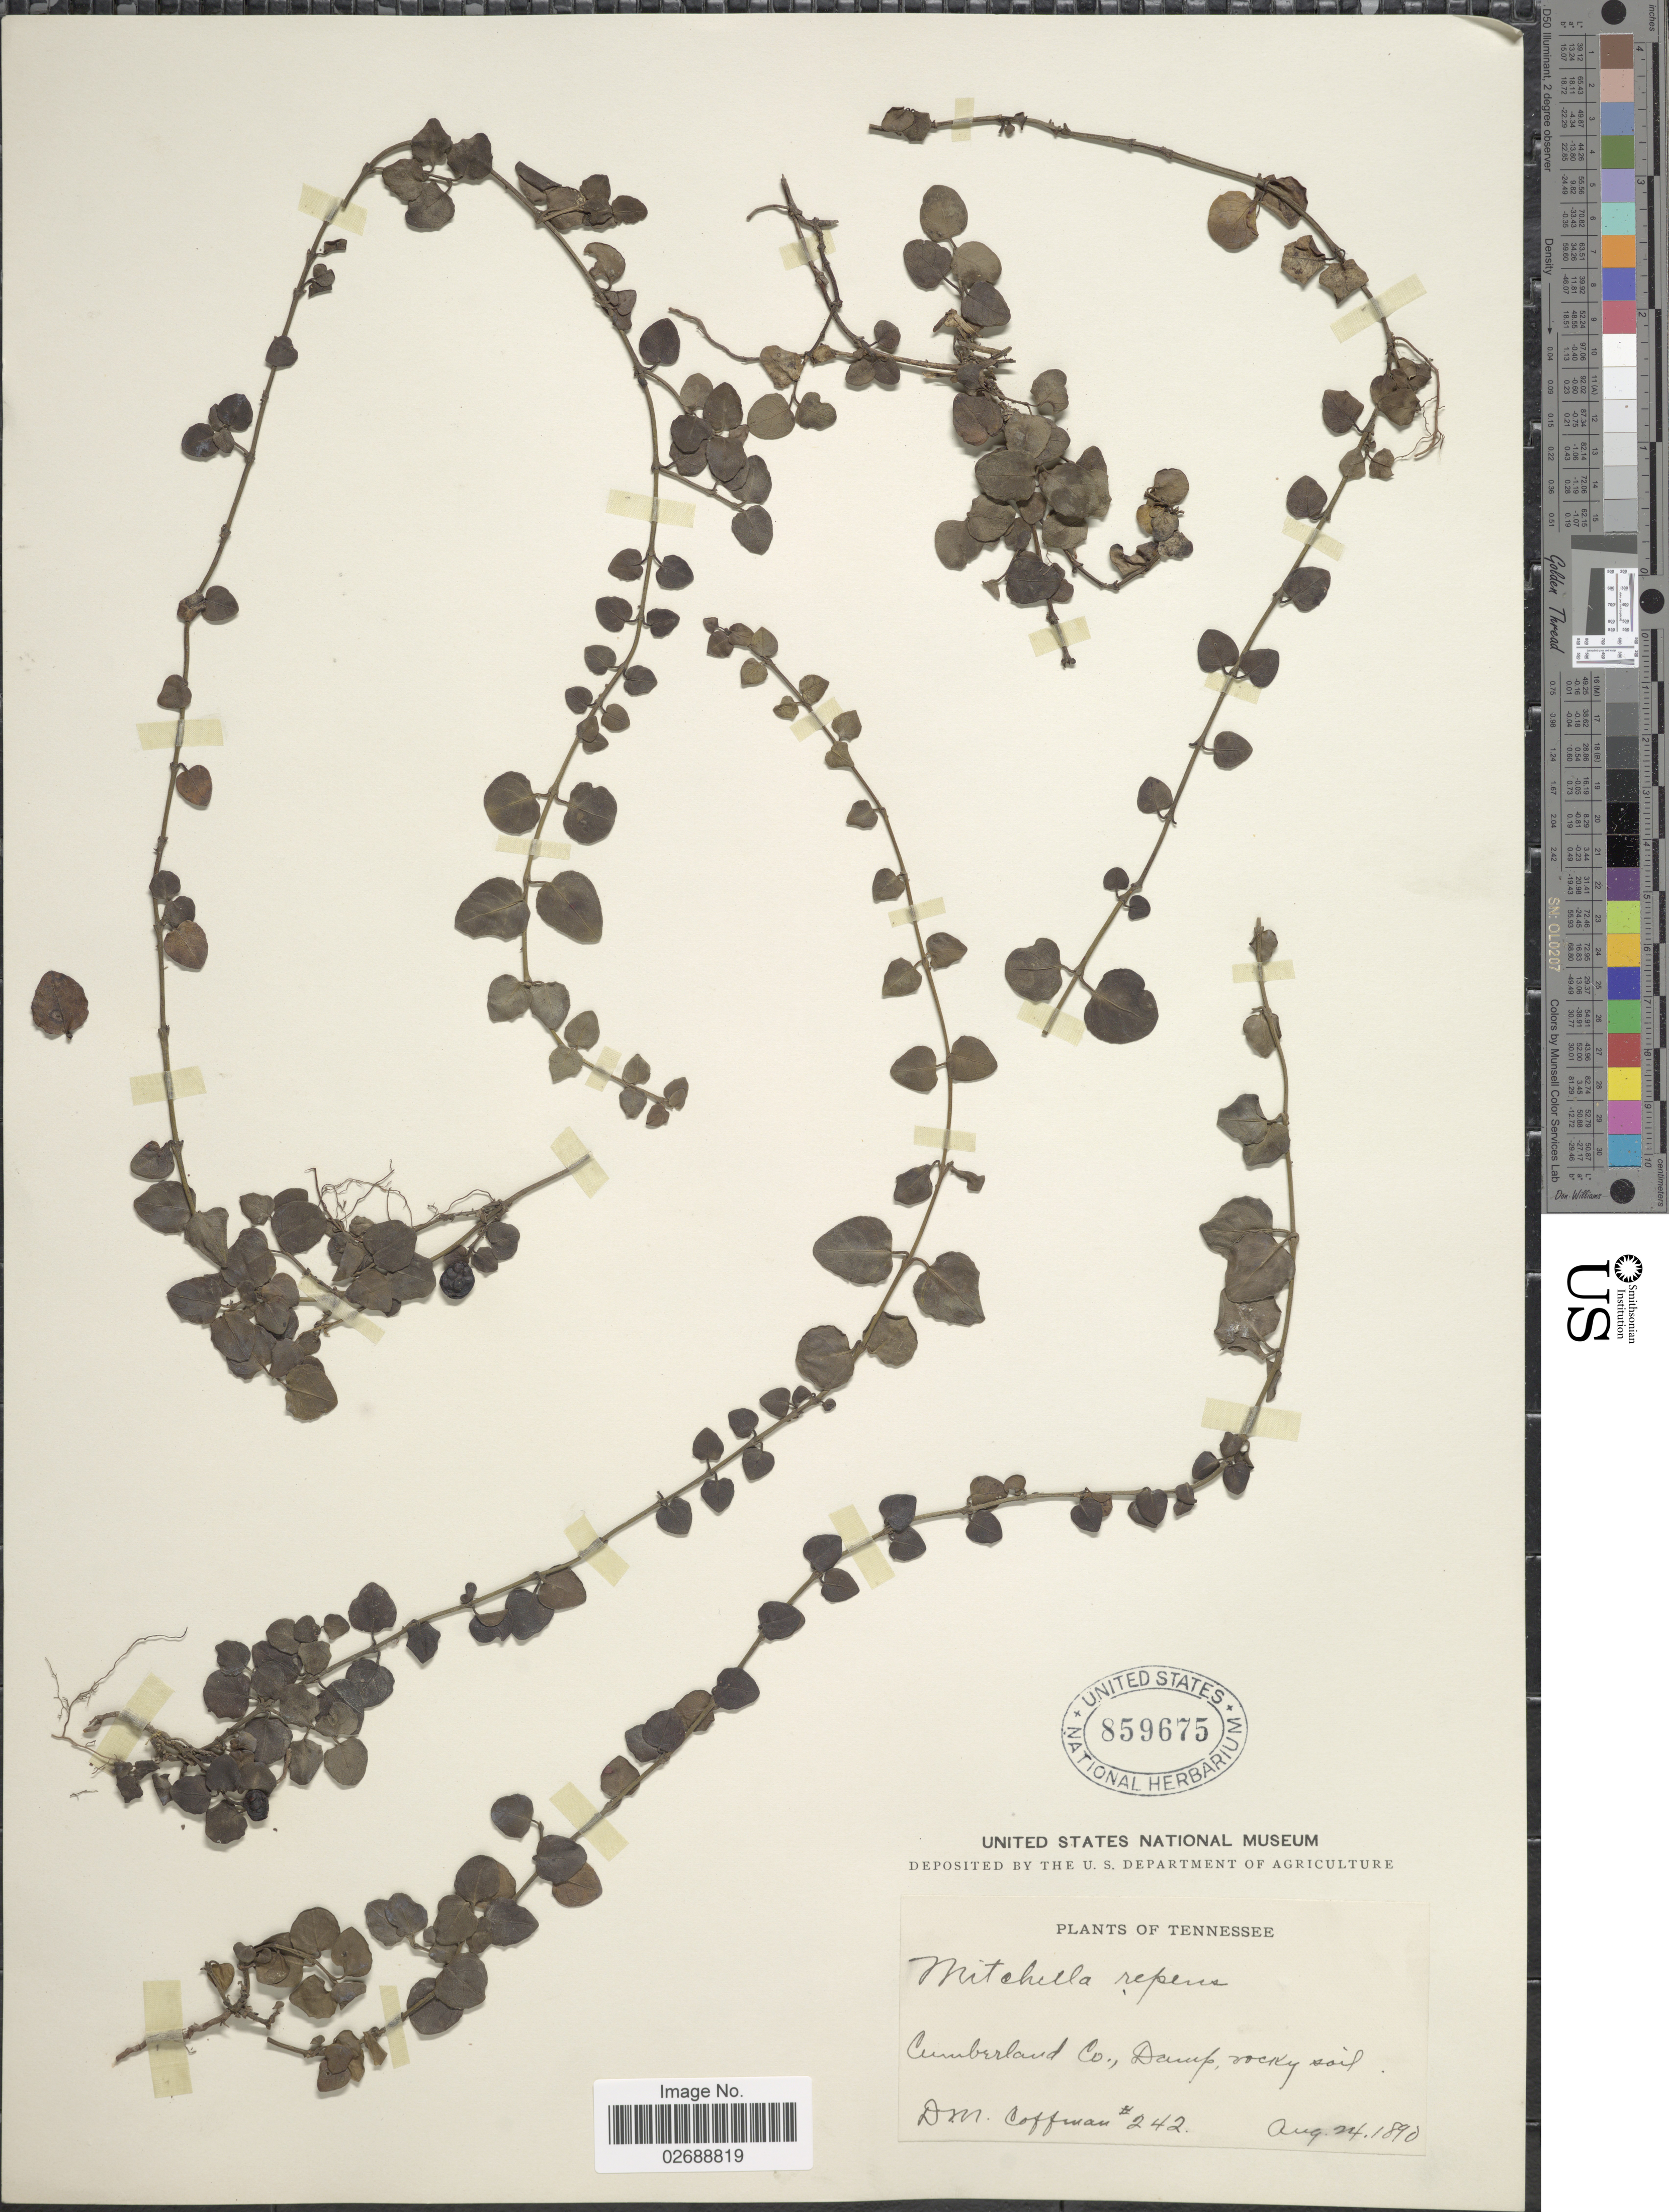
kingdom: Plantae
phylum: Tracheophyta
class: Magnoliopsida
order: Gentianales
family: Rubiaceae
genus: Mitchella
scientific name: Mitchella repens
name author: L.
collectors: D. M. Coffman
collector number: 242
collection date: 1890-08-24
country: United States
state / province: Tennessee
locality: Cumberland Co.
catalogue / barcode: US 859675